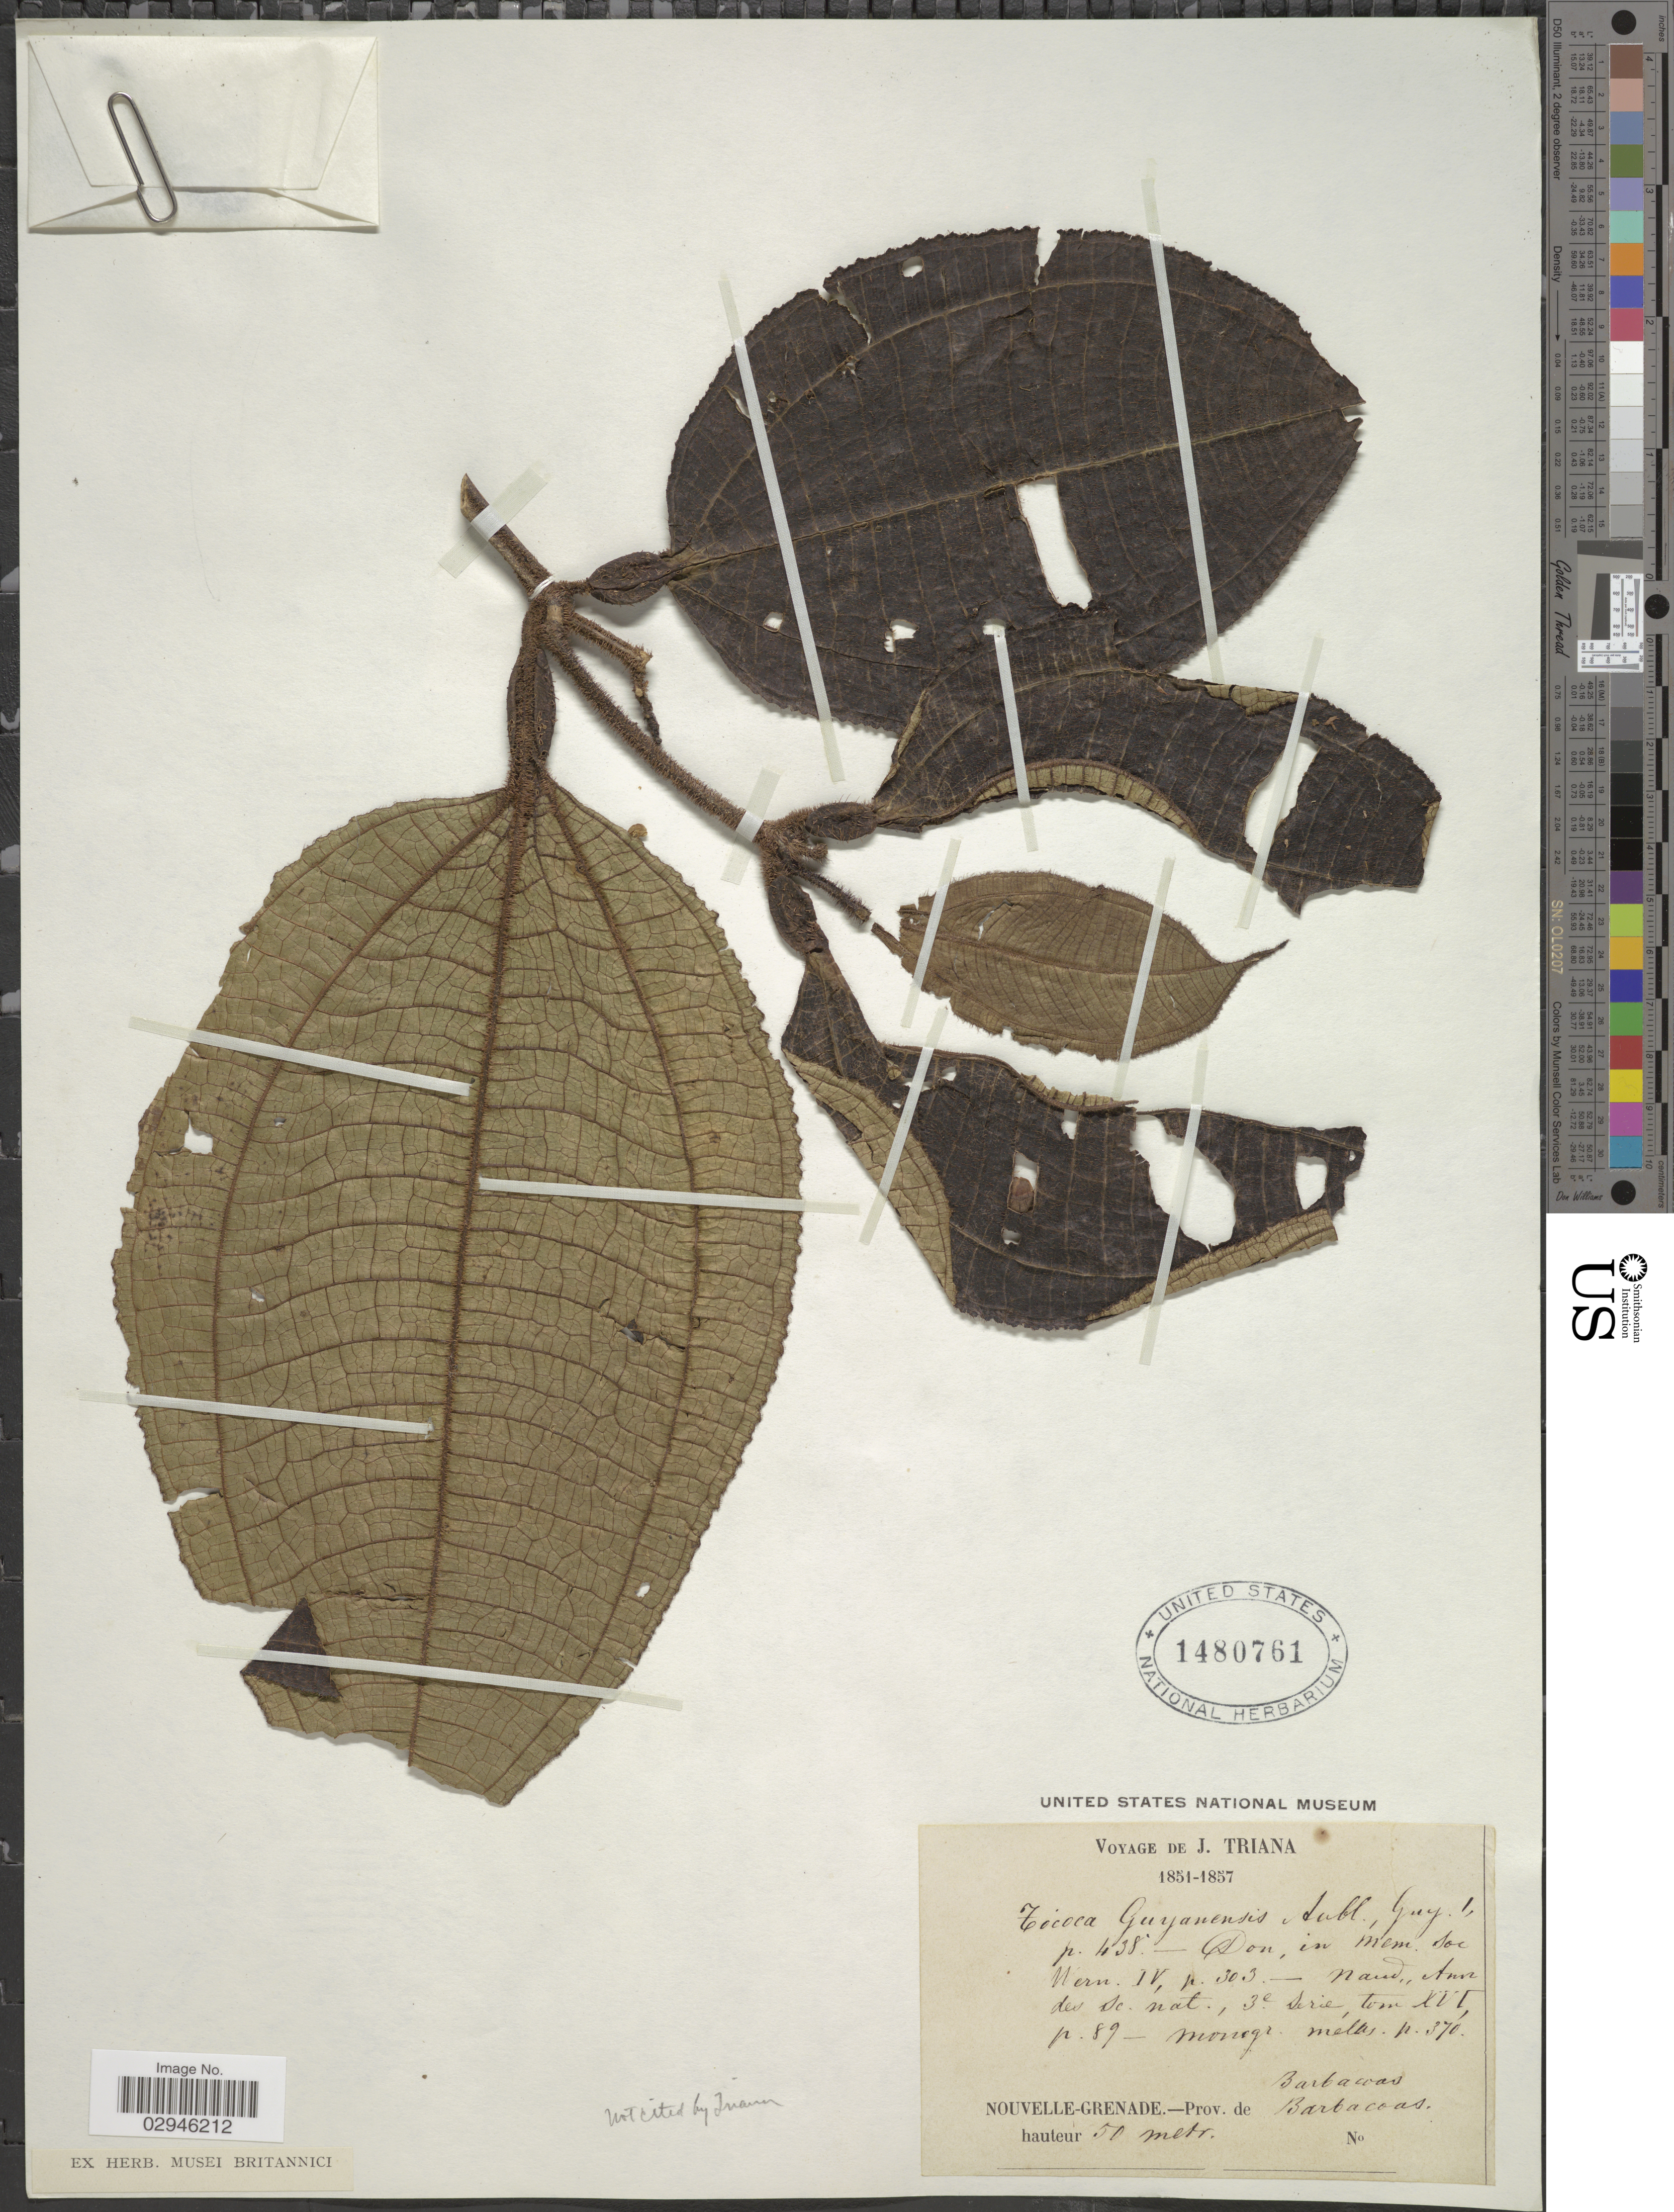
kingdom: Plantae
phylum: Tracheophyta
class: Magnoliopsida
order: Myrtales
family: Melastomataceae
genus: Tococa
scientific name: Tococa acuminata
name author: Benth.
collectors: J. Triana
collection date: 1851/1857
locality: Nouvelle-Grenade. Prov. de Barbacoas.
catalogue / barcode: US 1480761